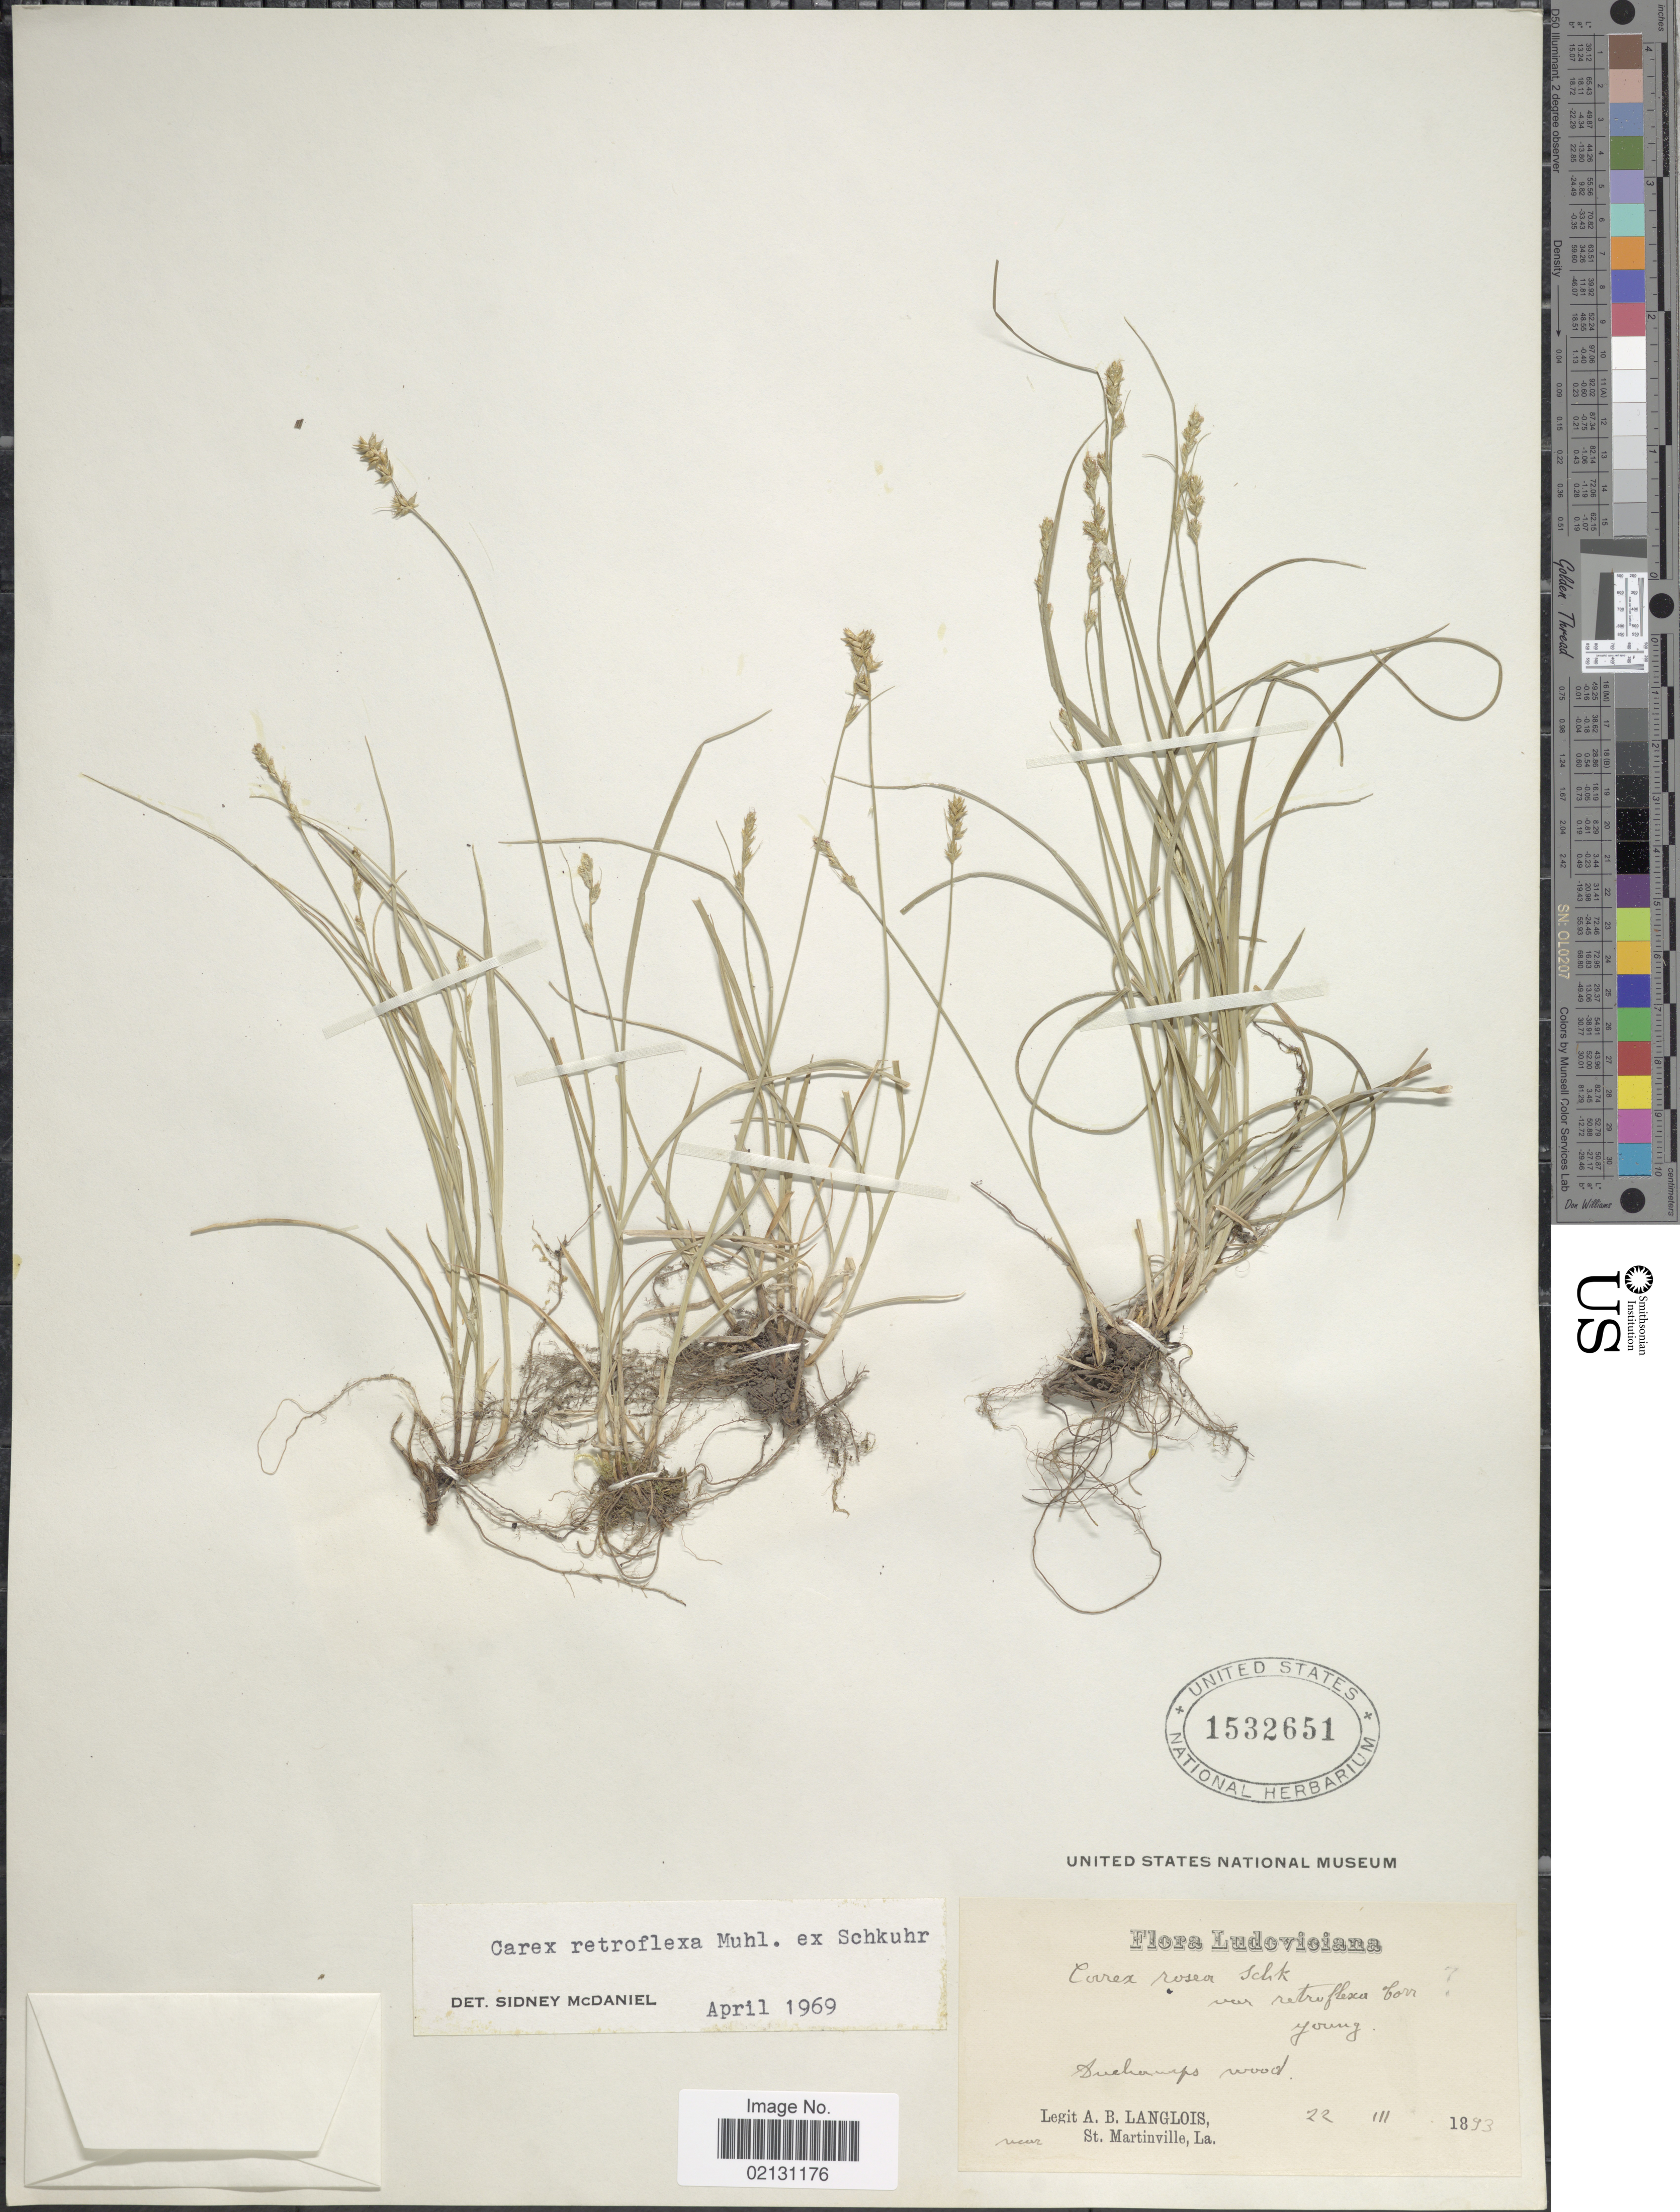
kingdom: Plantae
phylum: Tracheophyta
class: Liliopsida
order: Poales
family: Cyperaceae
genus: Carex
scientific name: Carex retroflexa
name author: Muhl. ex Willd.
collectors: A. Langlois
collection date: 1893-03-22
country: United States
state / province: Louisiana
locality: Duchamps wood, near St. Martinville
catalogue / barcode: US 1532651